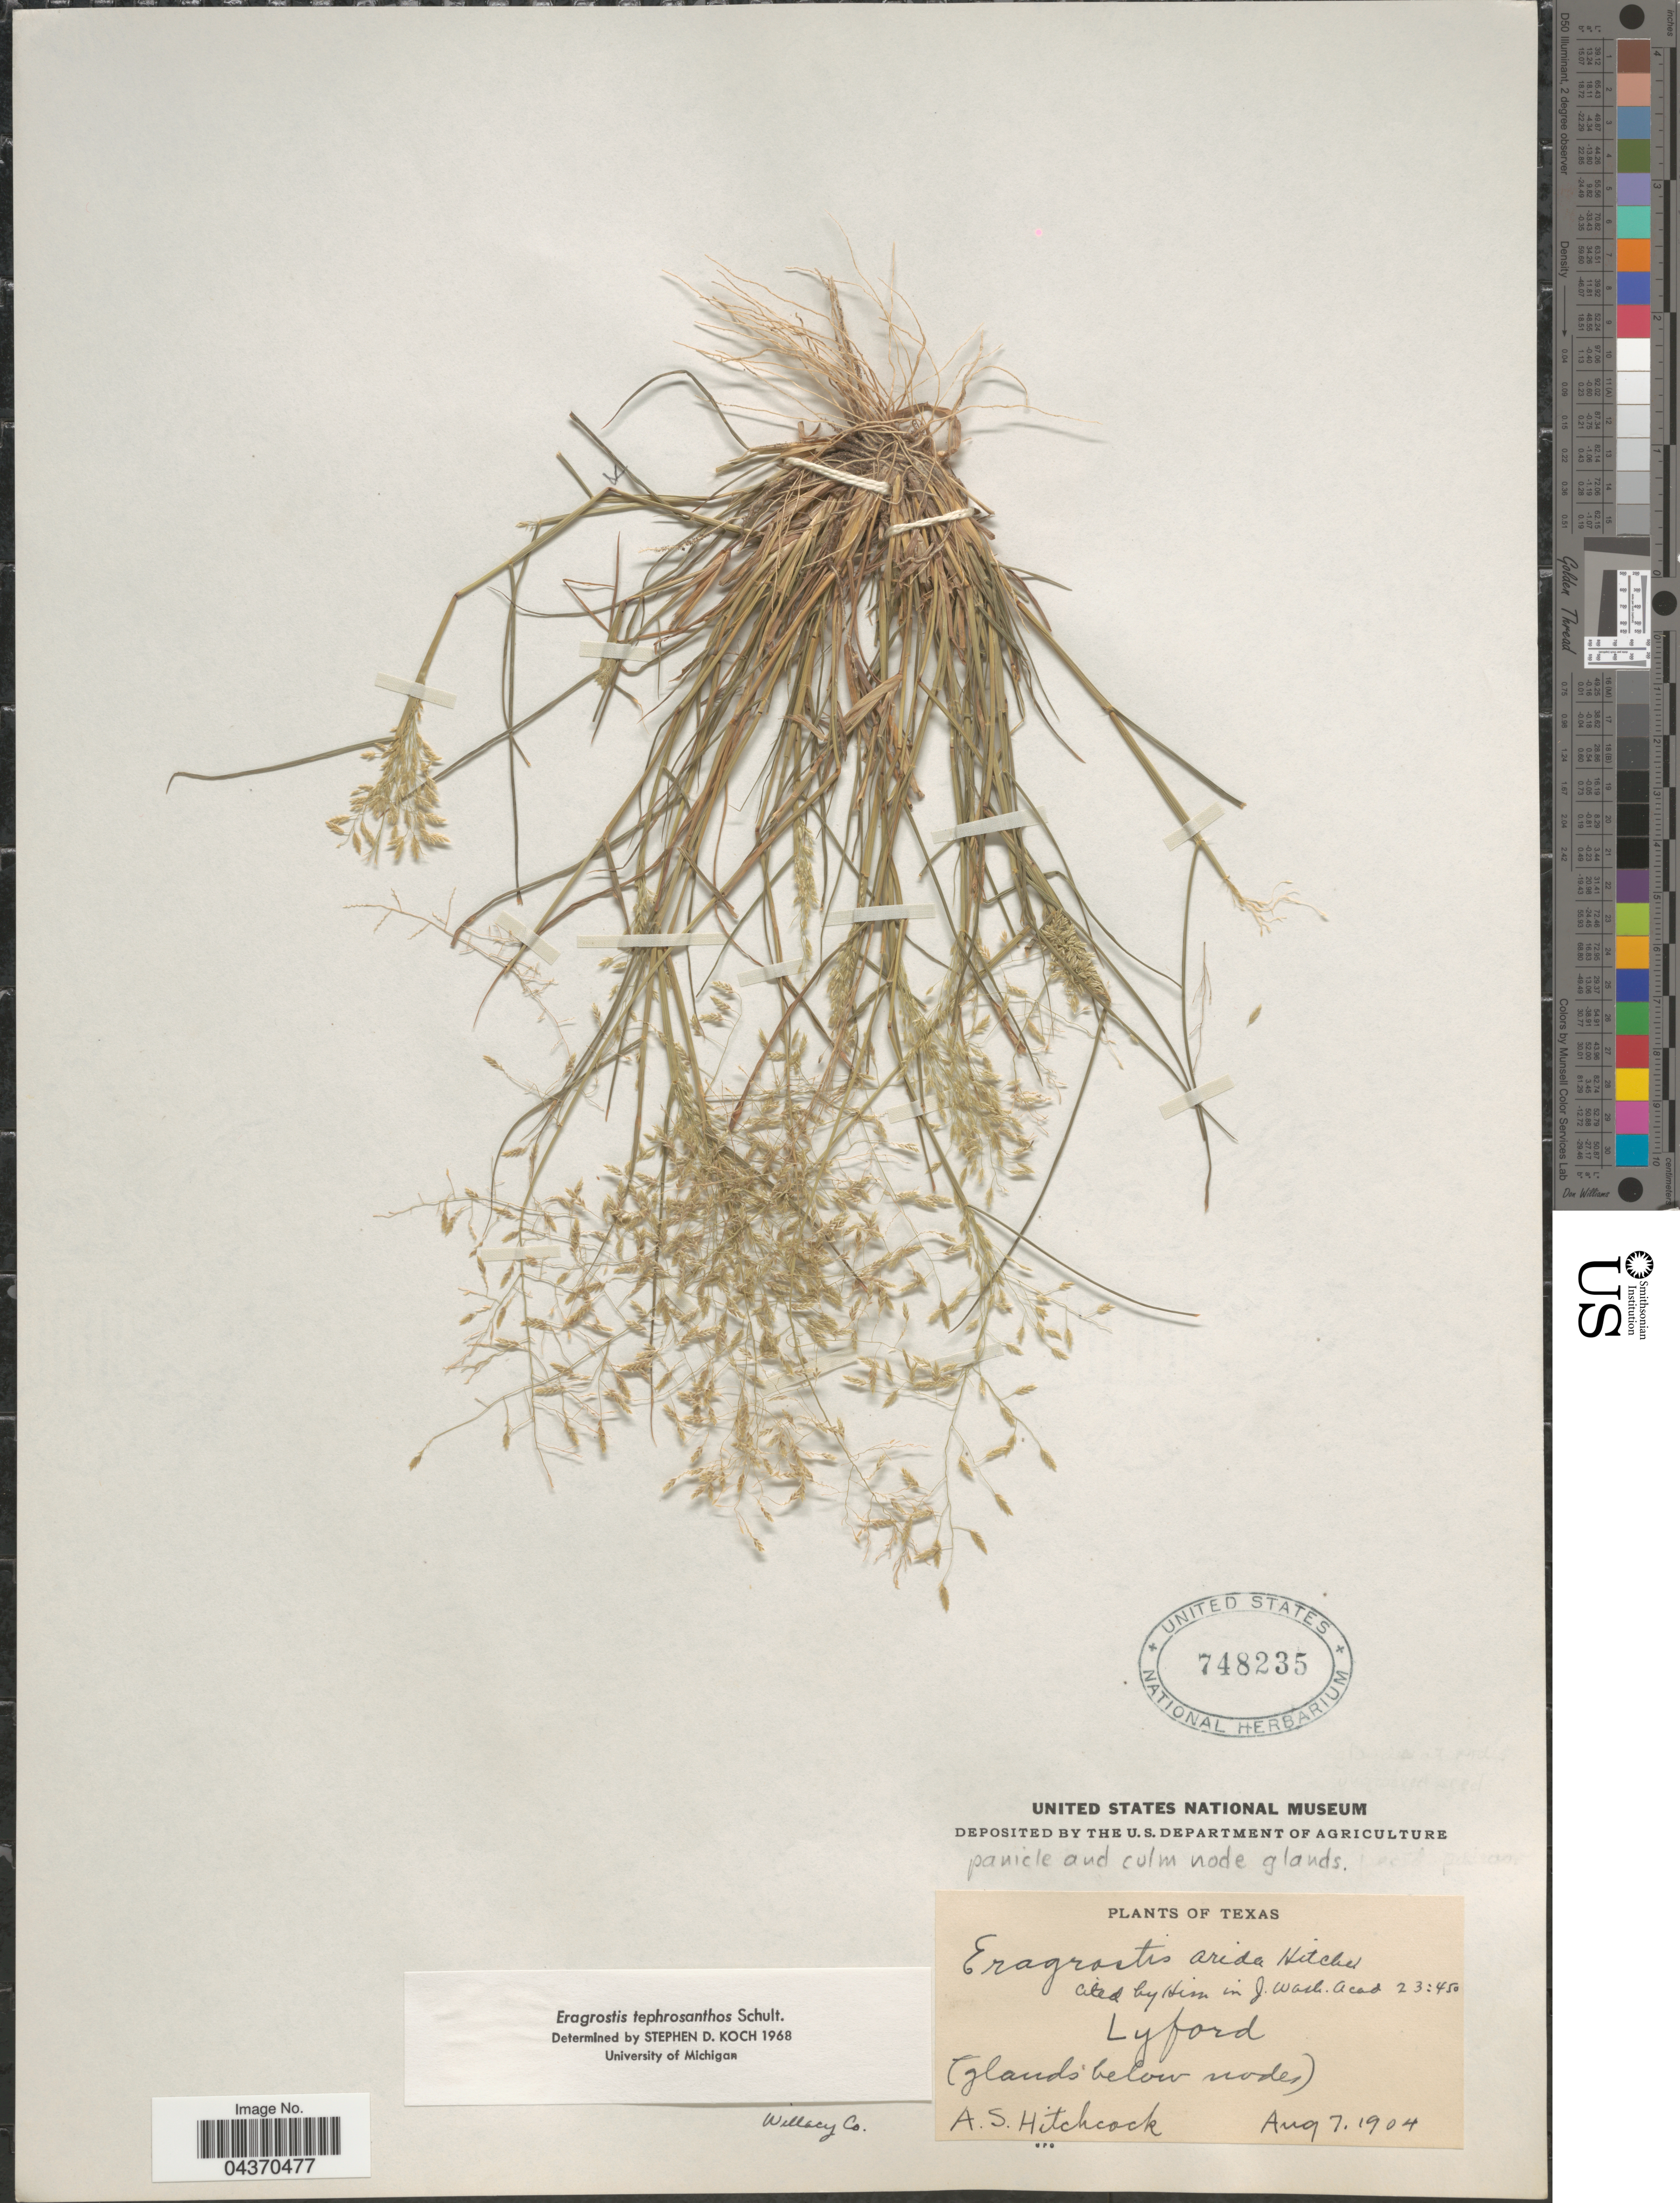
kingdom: Plantae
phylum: Tracheophyta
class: Liliopsida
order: Poales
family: Poaceae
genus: Eragrostis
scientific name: Eragrostis pectinacea var. miserrima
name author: (E. Fourn.) Reeder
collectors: A. S. Hitchcock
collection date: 1904-08-07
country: United States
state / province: Texas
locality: Lyford. Willacy Co.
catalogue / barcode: US 748235